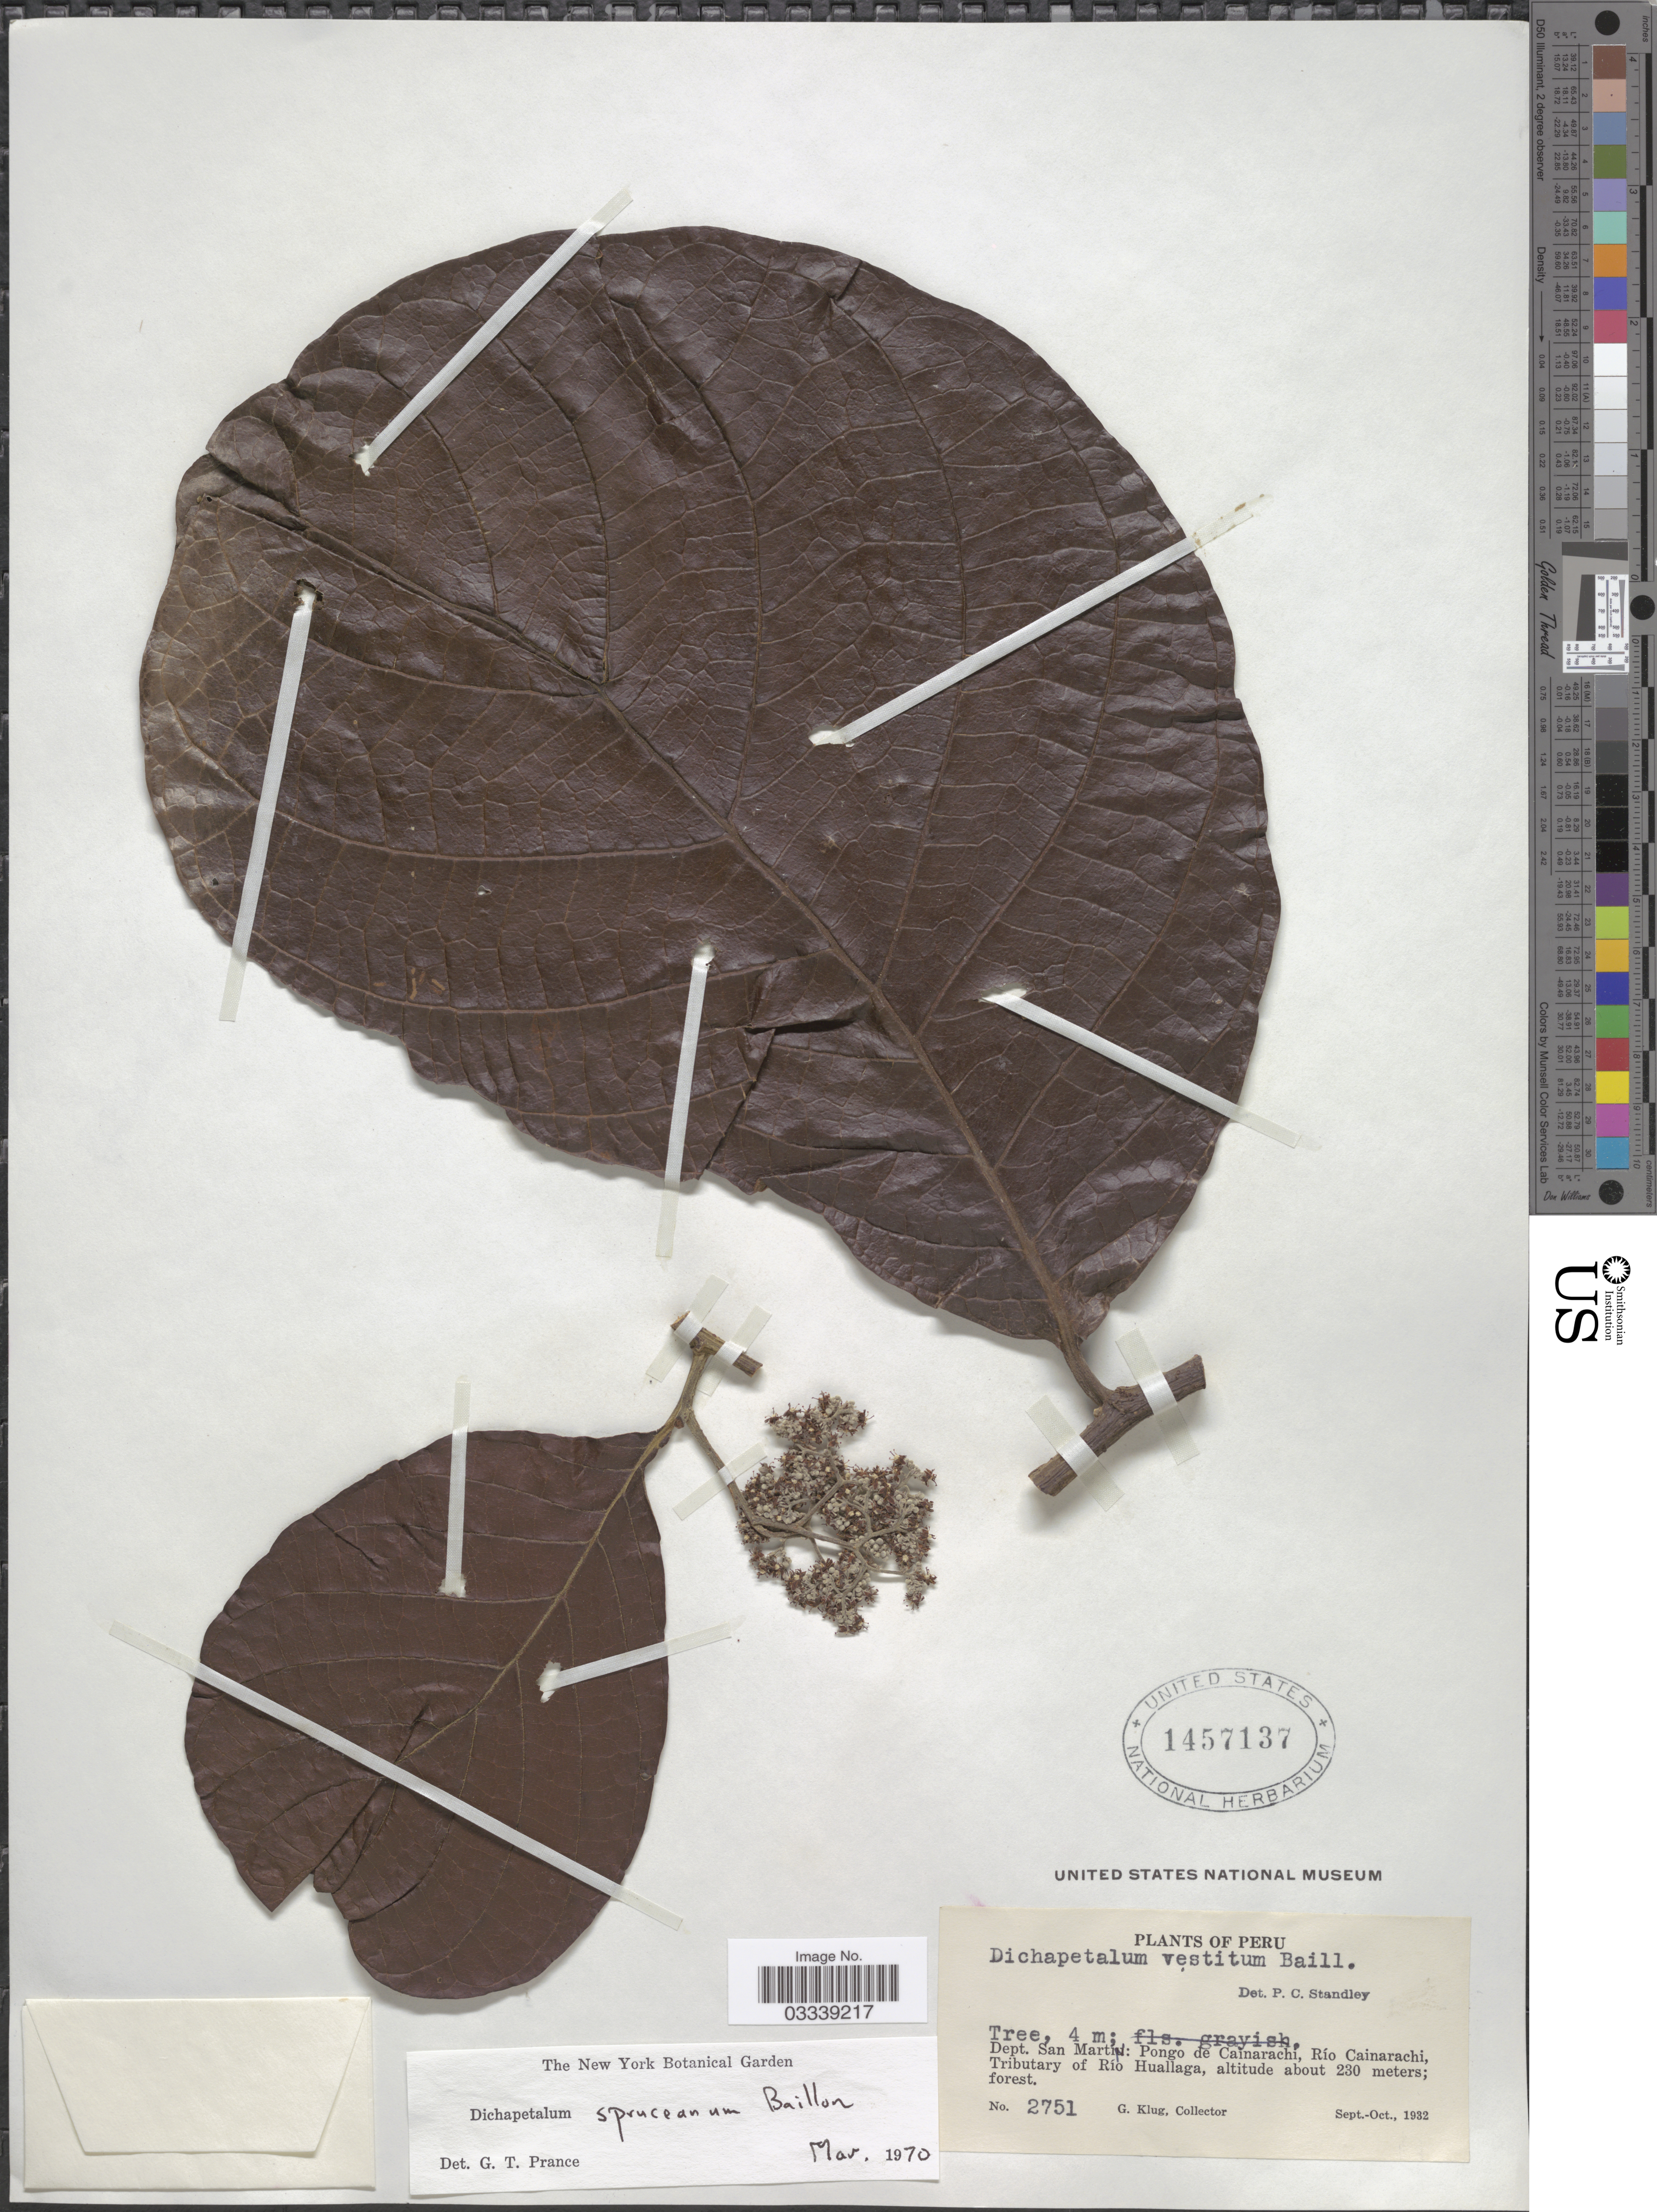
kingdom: Plantae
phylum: Tracheophyta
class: Magnoliopsida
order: Malpighiales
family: Dichapetalaceae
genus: Dichapetalum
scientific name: Dichapetalum spruceanum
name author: Baill.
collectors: G. Klug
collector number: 2751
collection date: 1932-09/1932-10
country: Peru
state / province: San Martín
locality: Dept. San Martin: Pongo de Cainarachi, Río Cainarachi, Tributary of Río Huallaga.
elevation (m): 230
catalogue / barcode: US 1457137